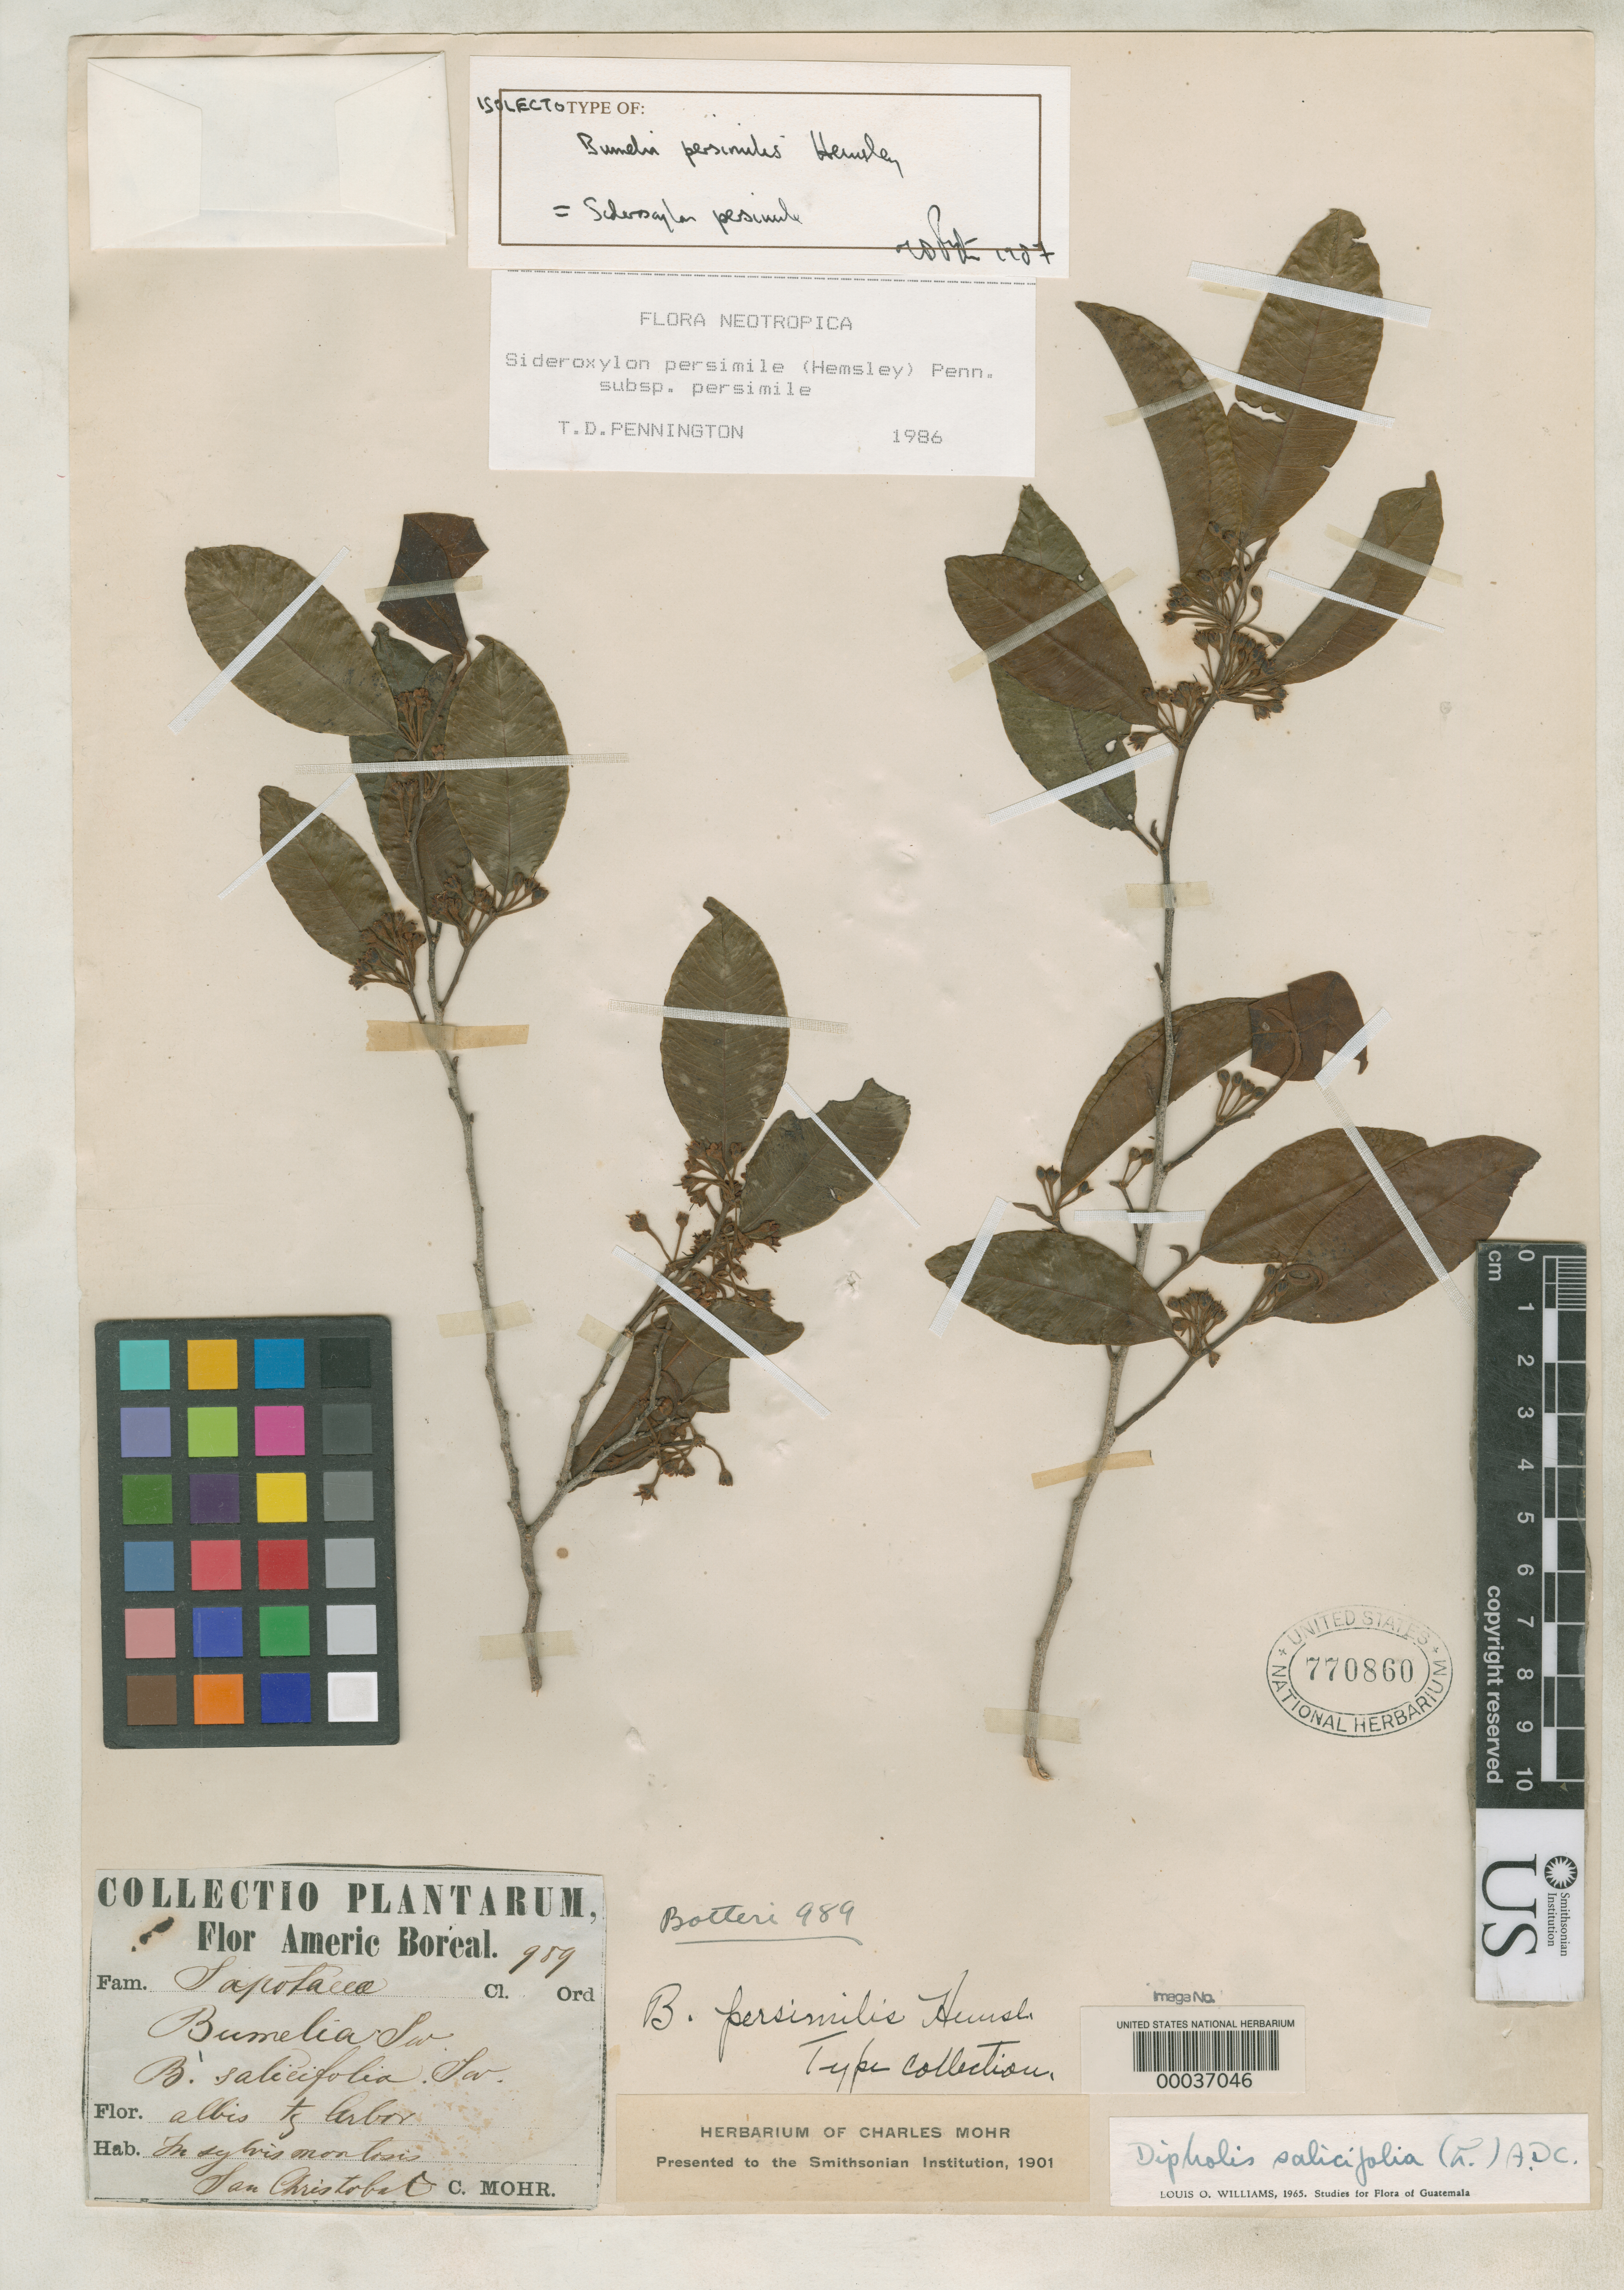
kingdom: Plantae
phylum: Tracheophyta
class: Magnoliopsida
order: Ericales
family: Sapotaceae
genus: Bumelia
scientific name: Bumelia persimilis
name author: Hemsl.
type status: Type Collection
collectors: M. Botteri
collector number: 989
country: Mexico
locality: Sylvis montanis San Christobal.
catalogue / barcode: US 770860